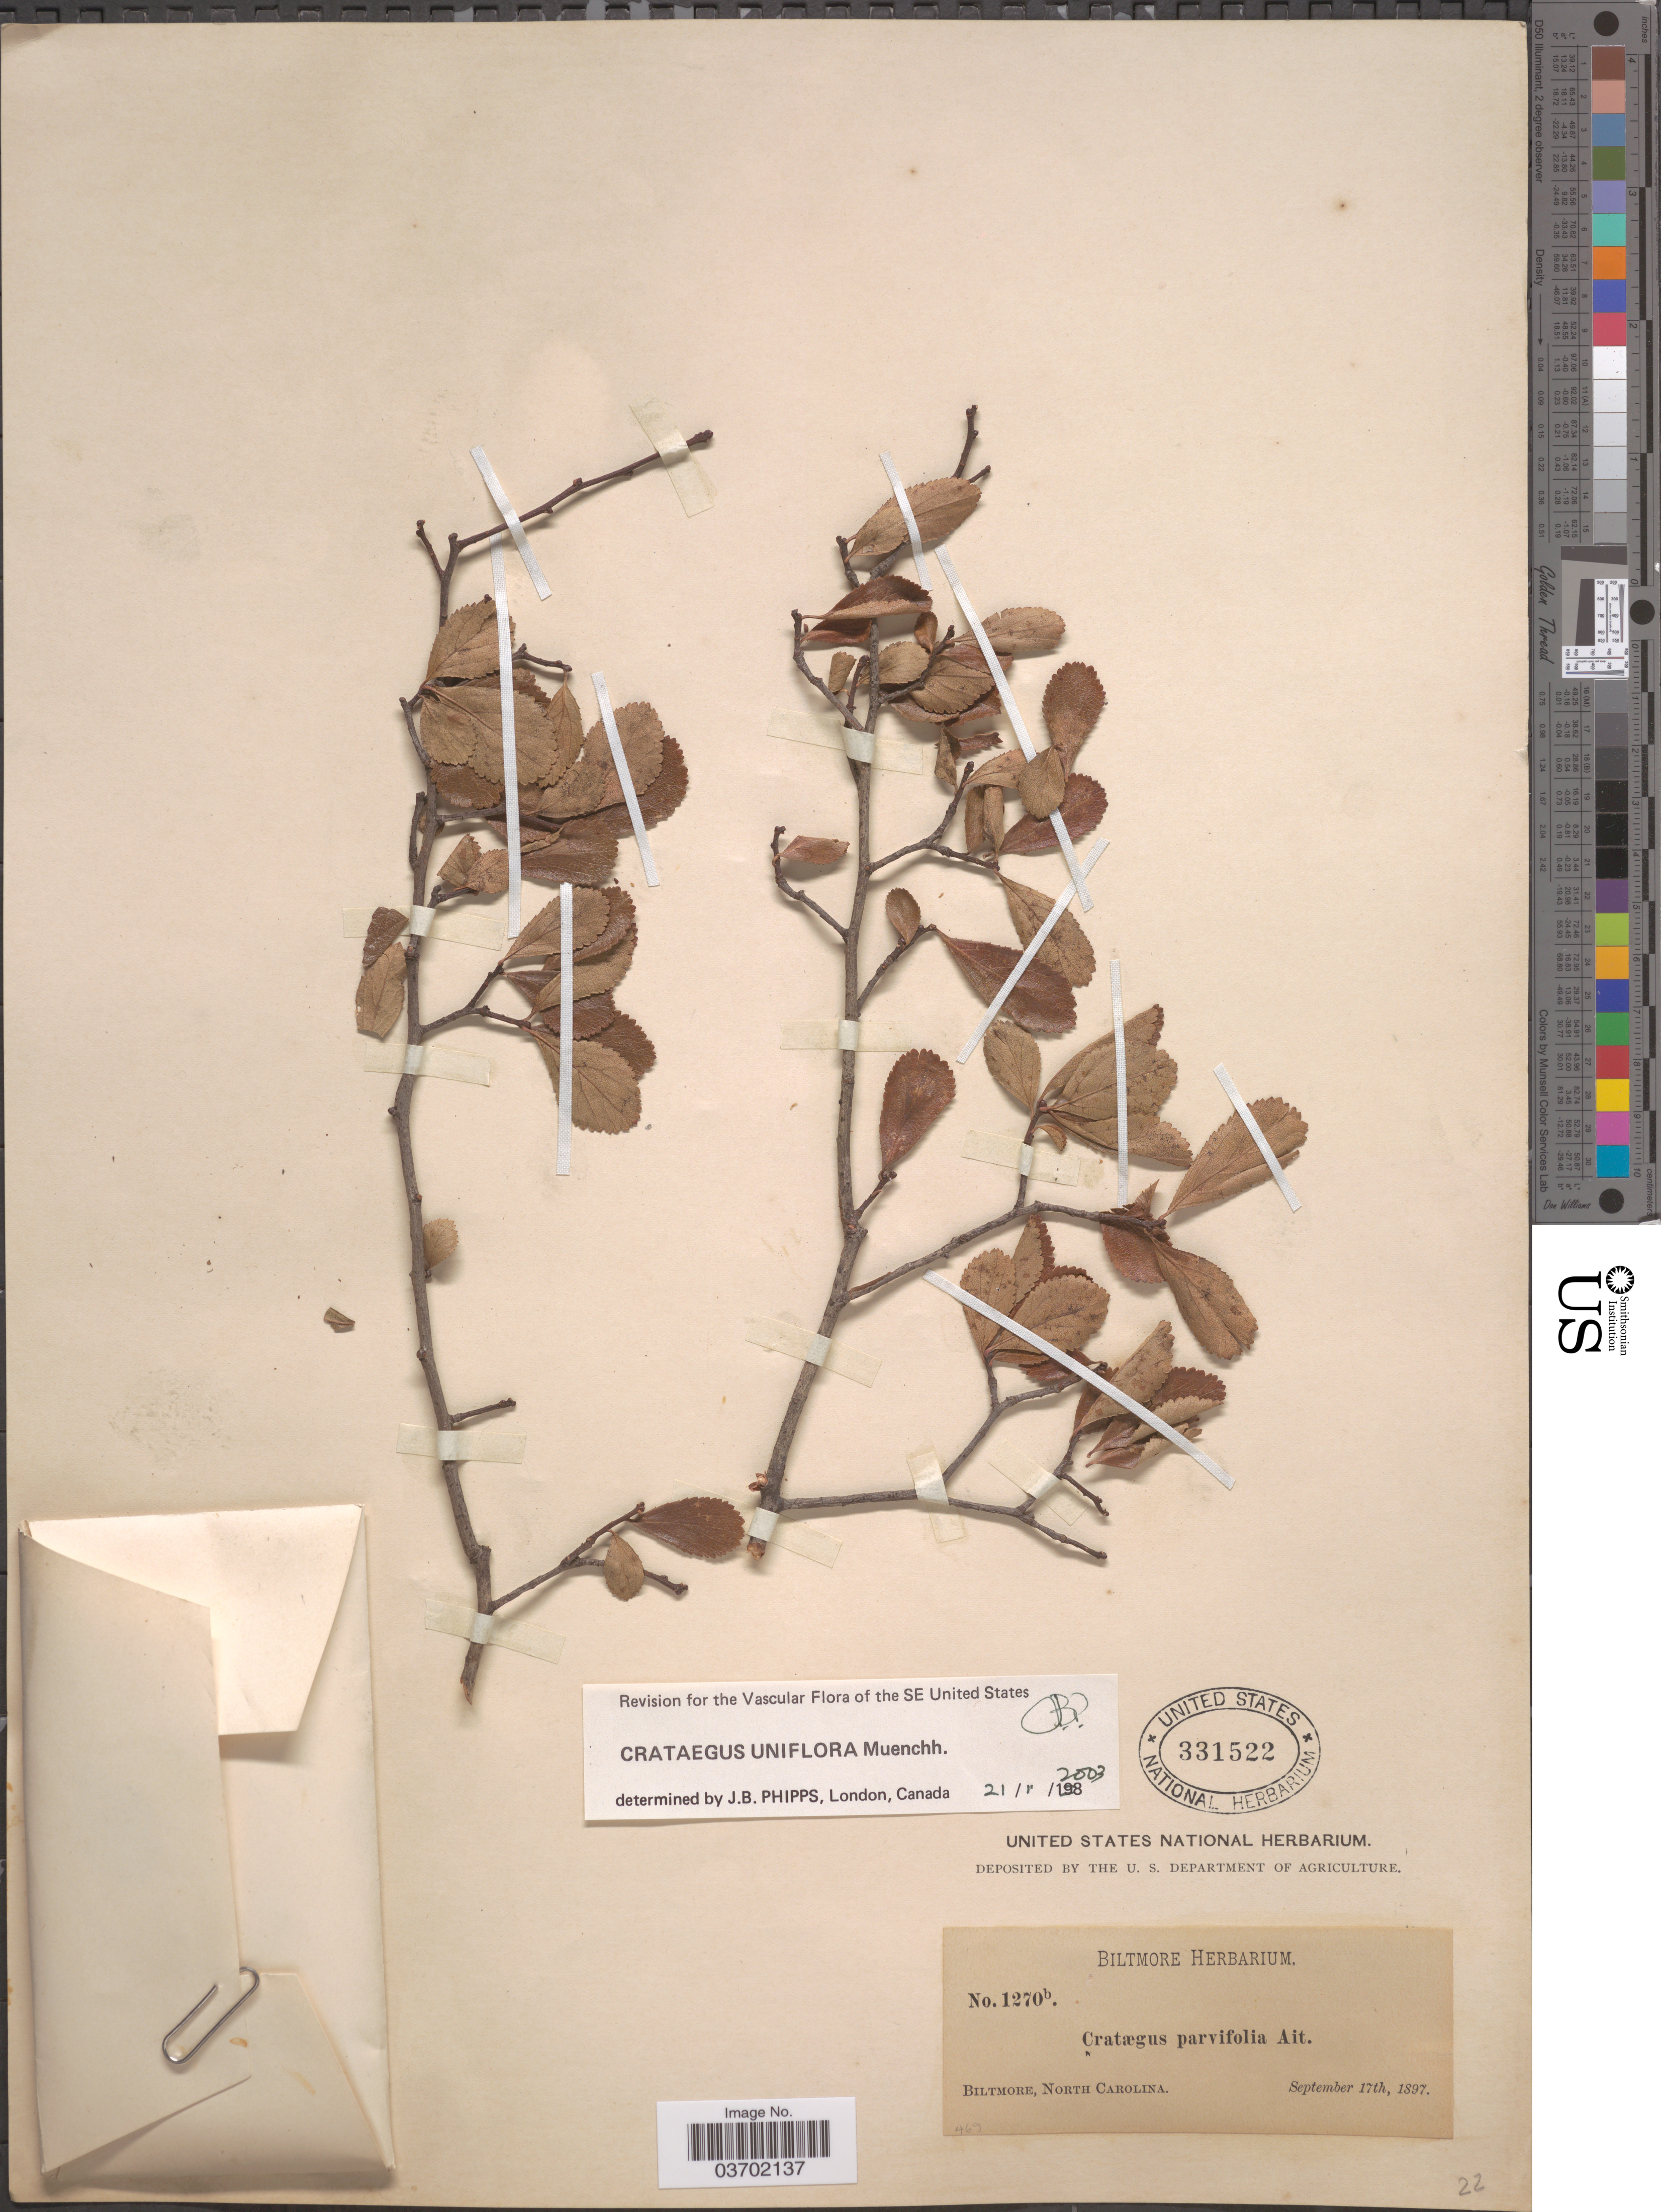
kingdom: Plantae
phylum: Tracheophyta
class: Magnoliopsida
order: Rosales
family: Rosaceae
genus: Crataegus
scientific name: Crataegus uniflora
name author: Münchh.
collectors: ex herb. Biltmore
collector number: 1270b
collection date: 1897-09-17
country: United States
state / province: North Carolina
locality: Biltmore.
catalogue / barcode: US 331522